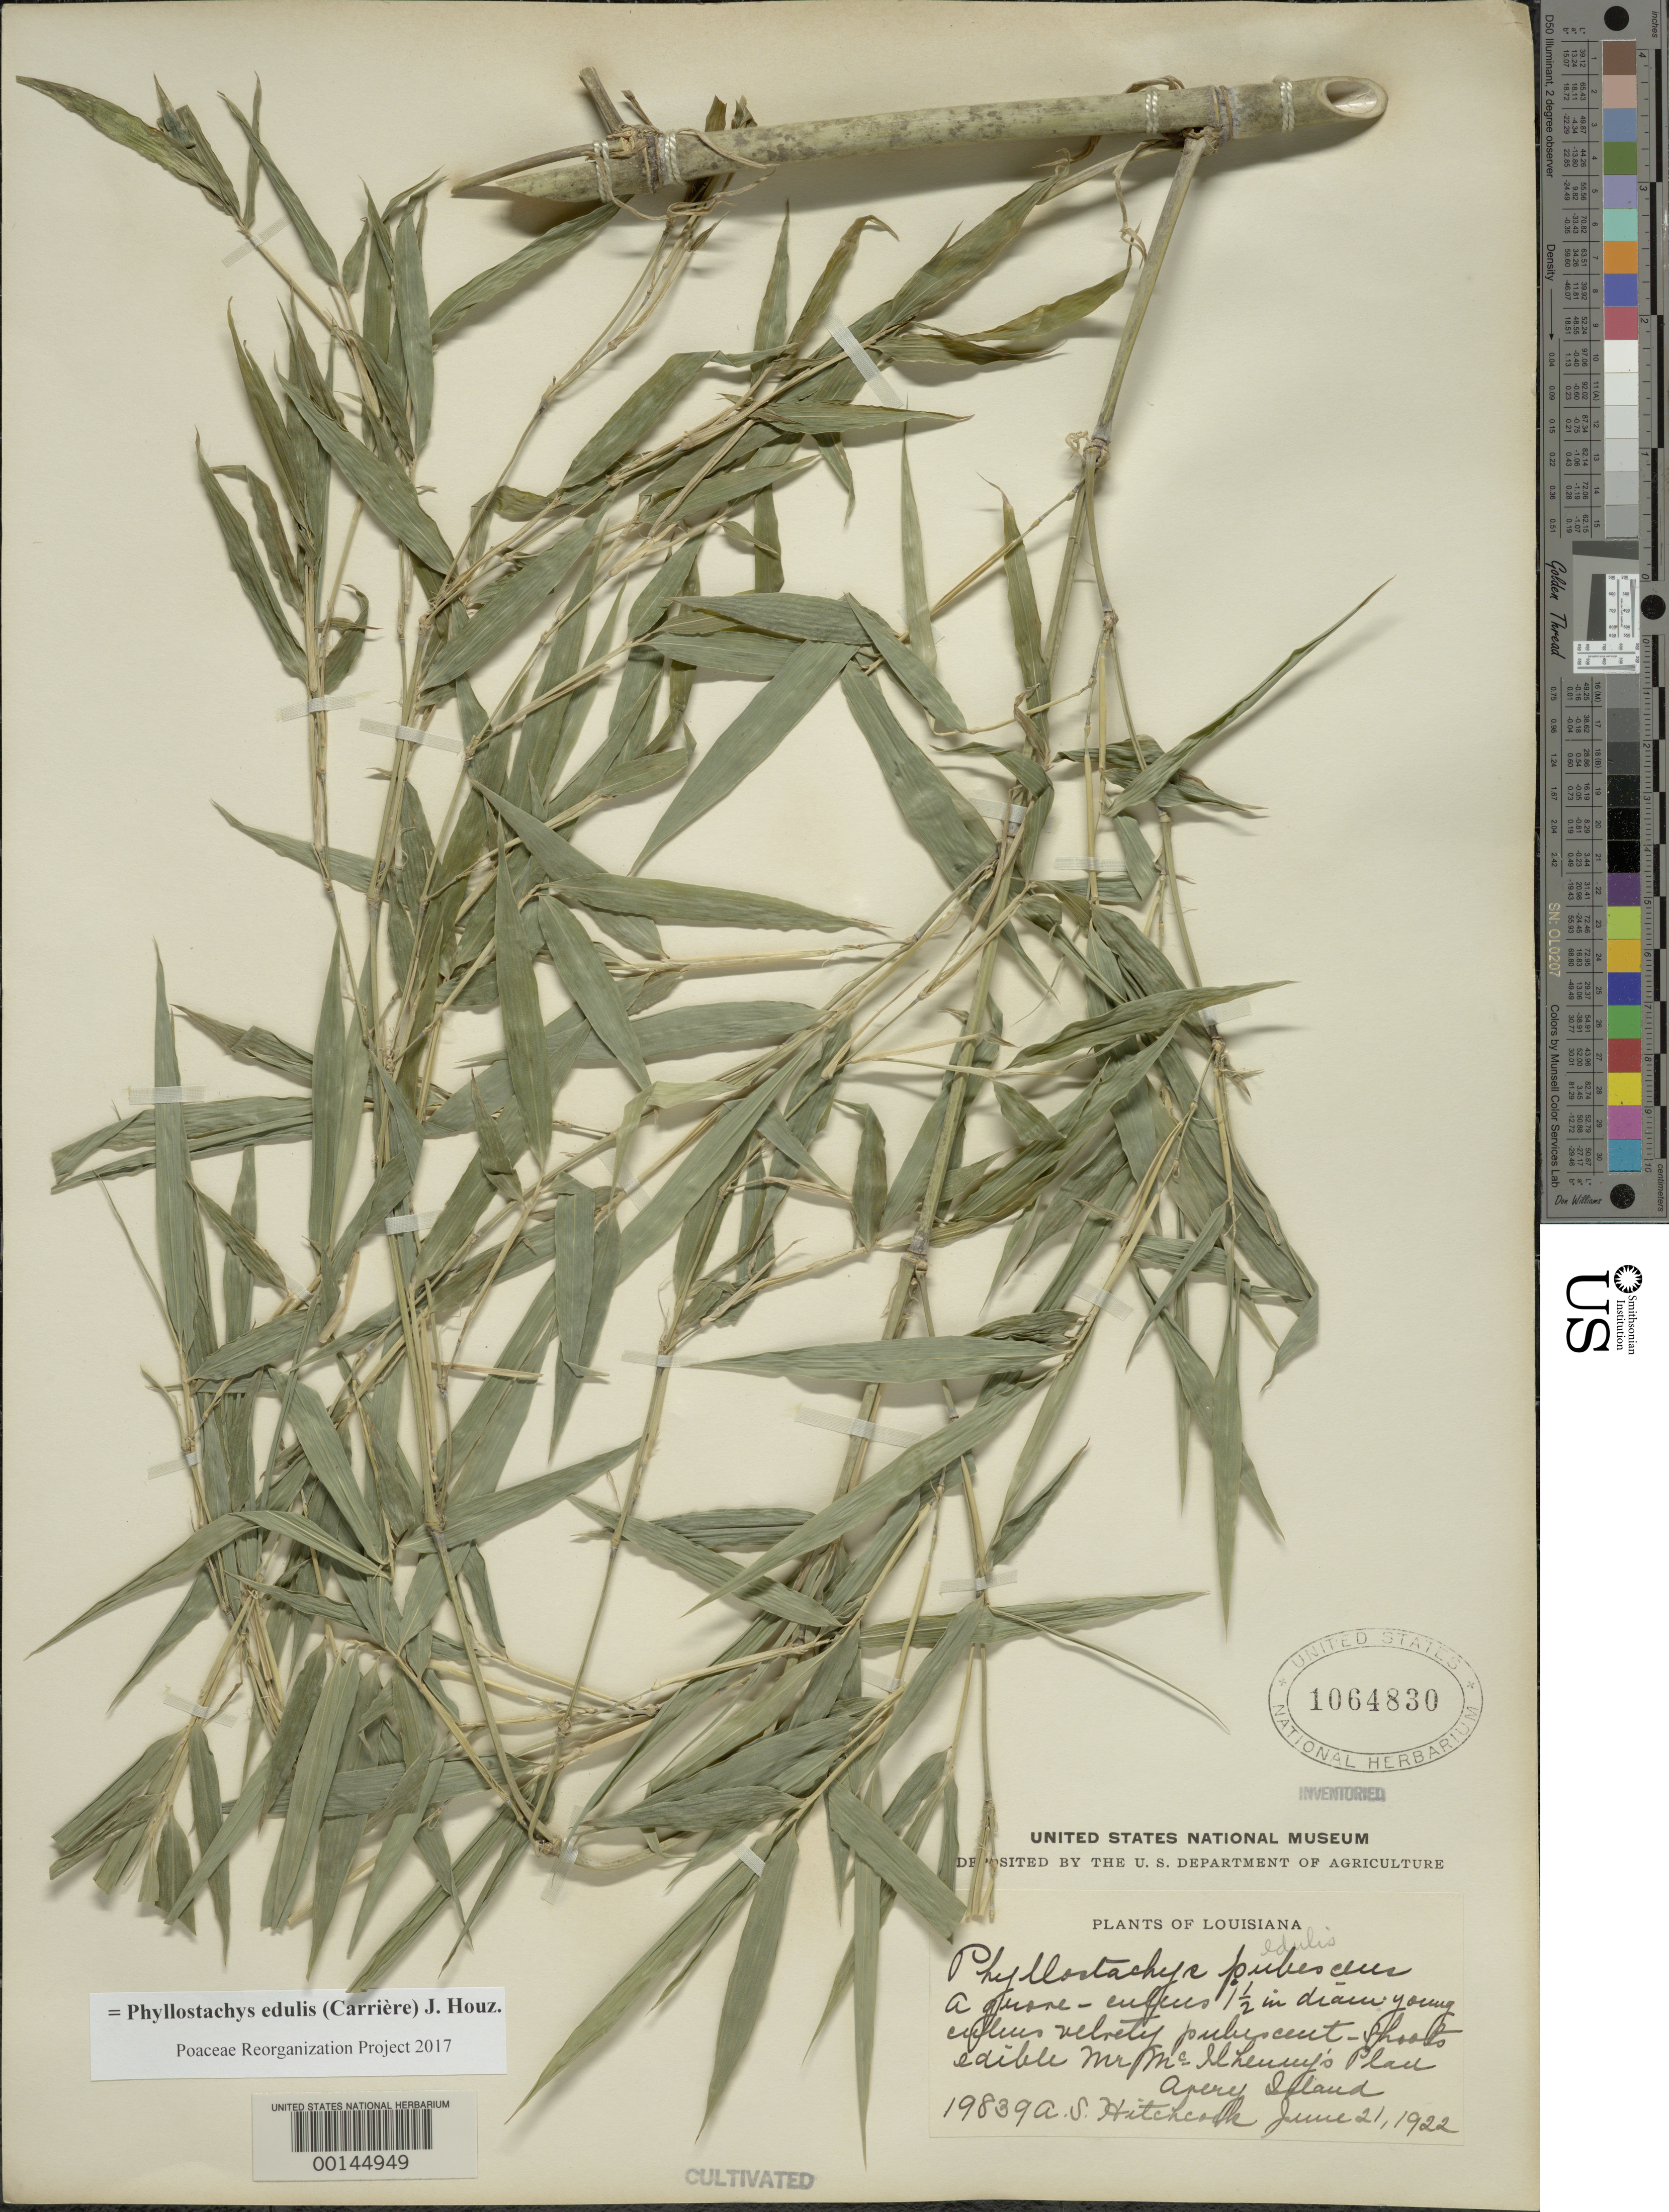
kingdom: Plantae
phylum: Tracheophyta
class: Liliopsida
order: Poales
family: Poaceae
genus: Phyllostachys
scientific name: Phyllostachys edulis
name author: (Carrière) J. Houz.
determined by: Poaceae Reorganization Project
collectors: A. S. Hitchcock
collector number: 19839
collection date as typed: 21 Jun 1922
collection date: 1922-06-21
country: United States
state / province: Louisiana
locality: Avery island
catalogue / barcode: US 1064830